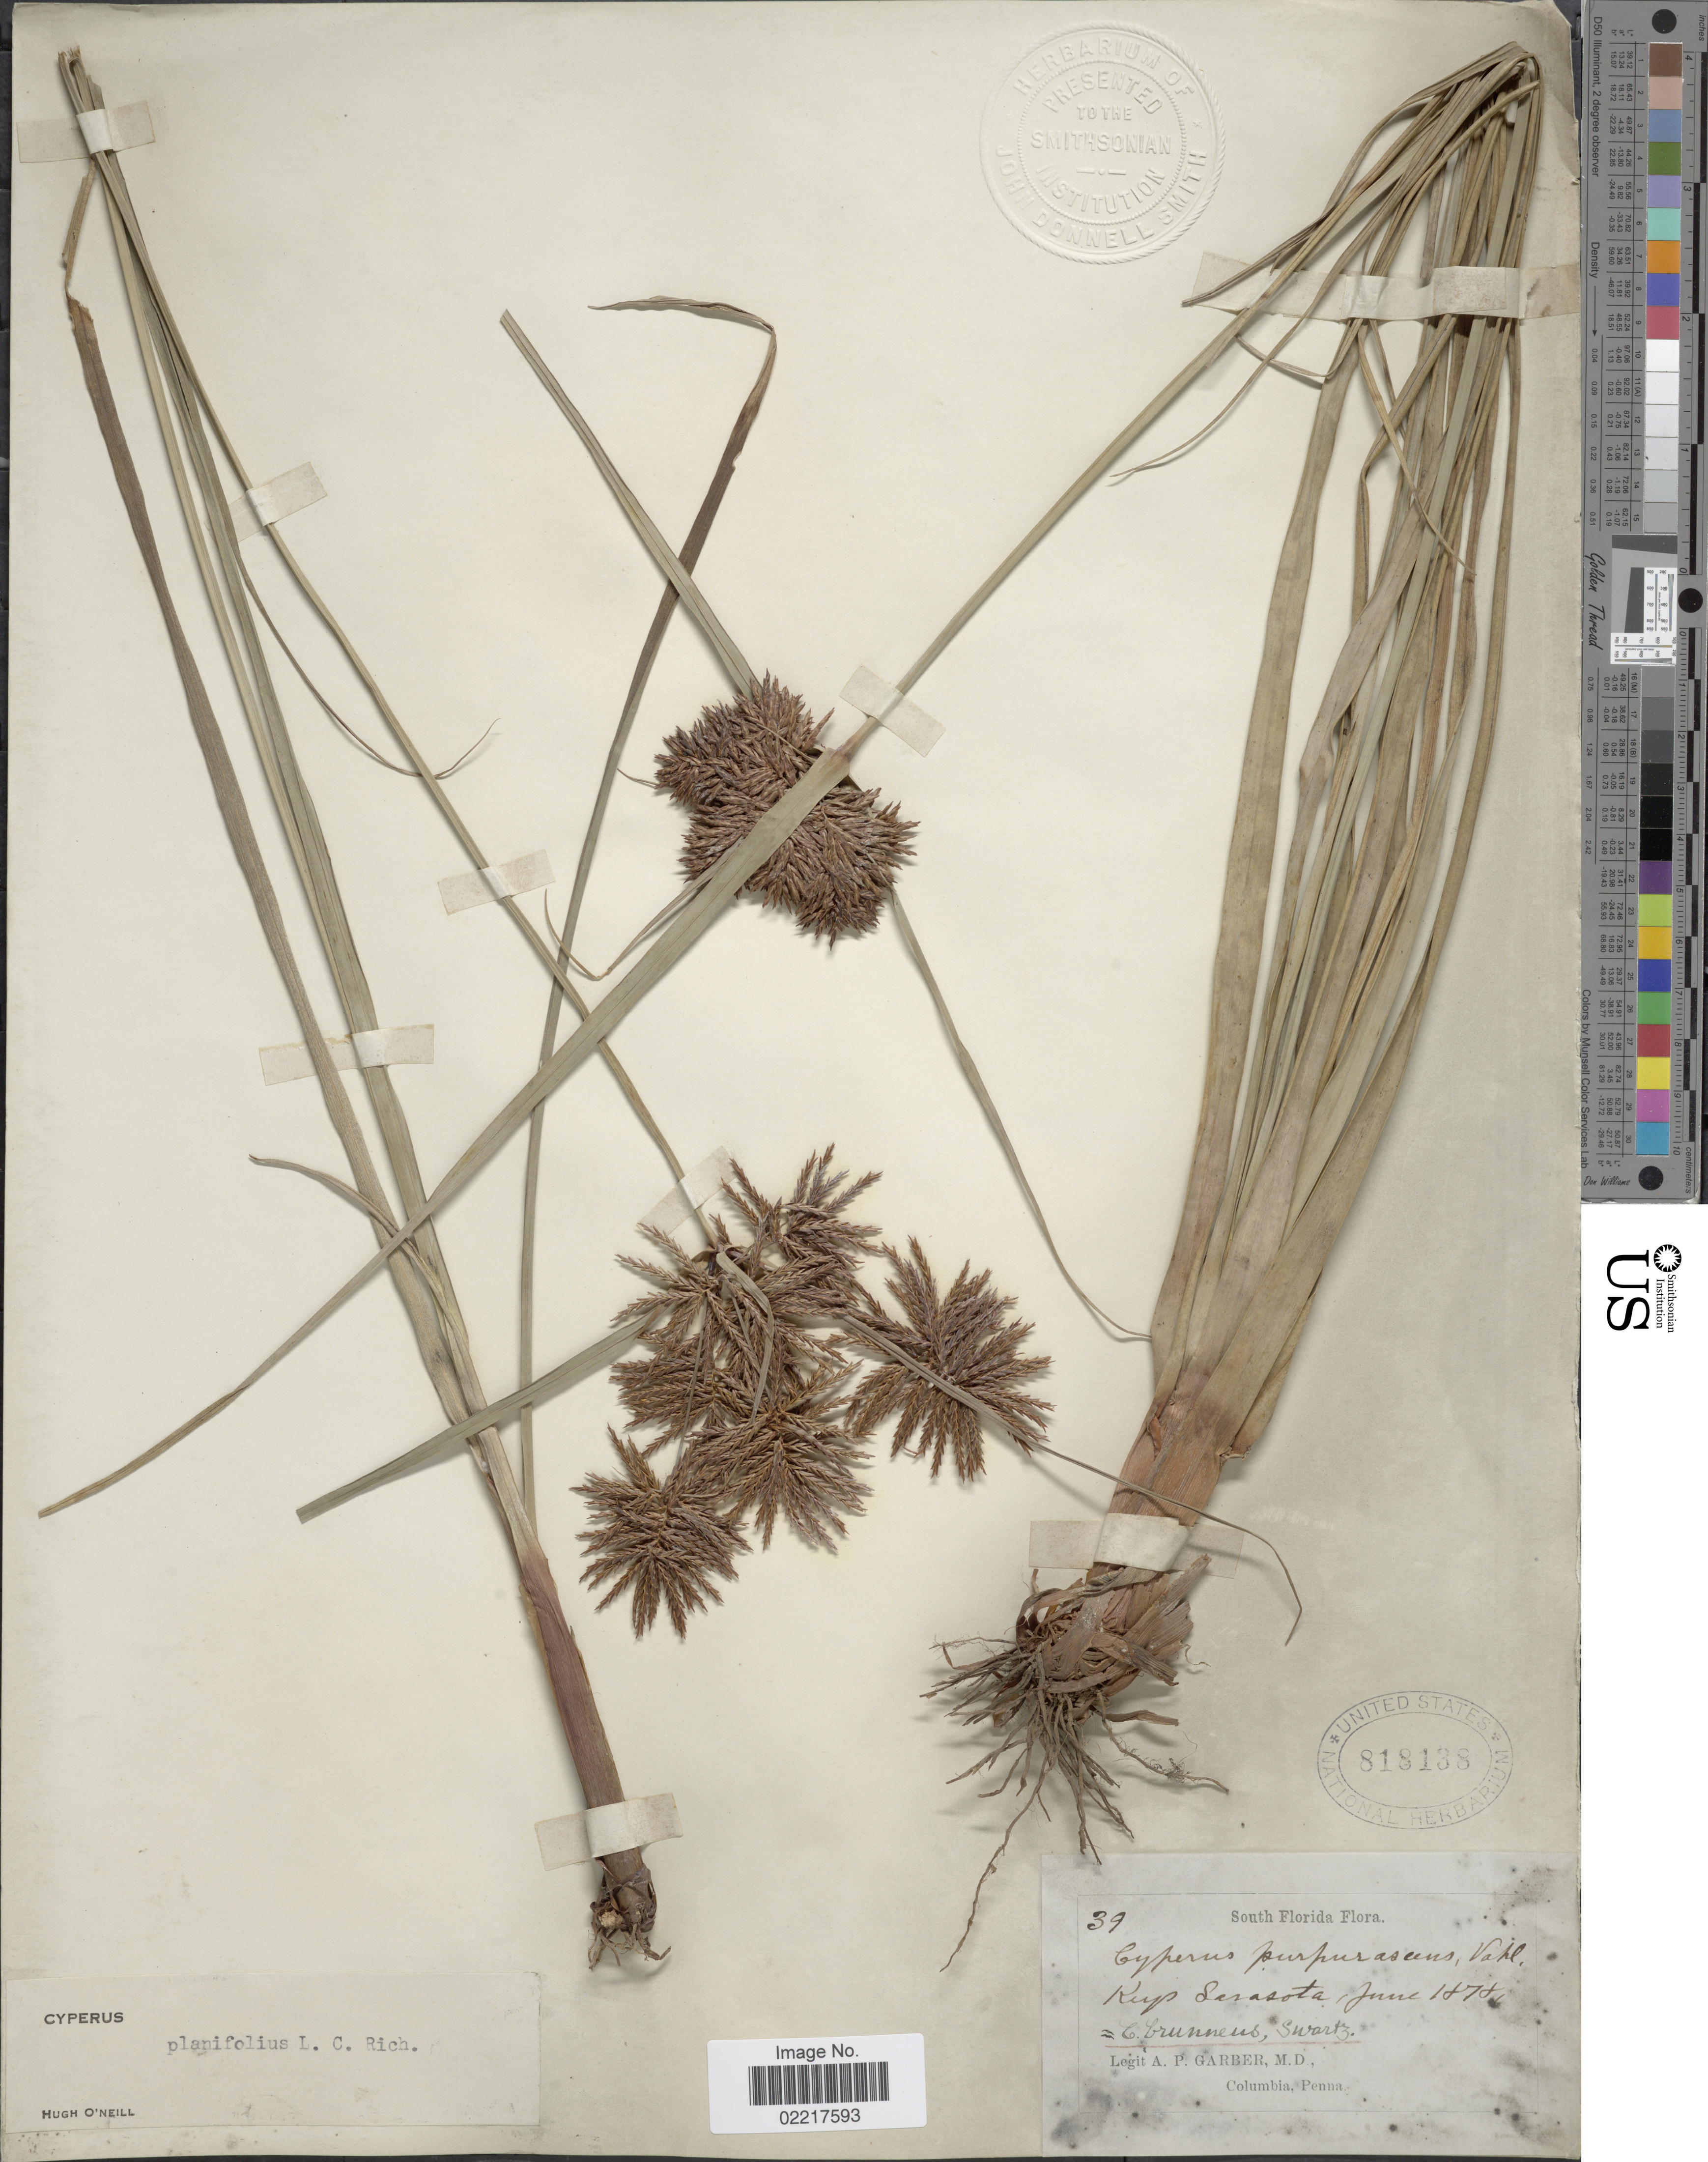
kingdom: Plantae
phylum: Tracheophyta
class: Liliopsida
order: Poales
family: Cyperaceae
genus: Cyperus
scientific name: Cyperus planifolius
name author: Rich.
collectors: A. P. Garber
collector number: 39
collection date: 1878-06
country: United States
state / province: Florida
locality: South Florida, Keys Sarasota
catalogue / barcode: US 818138